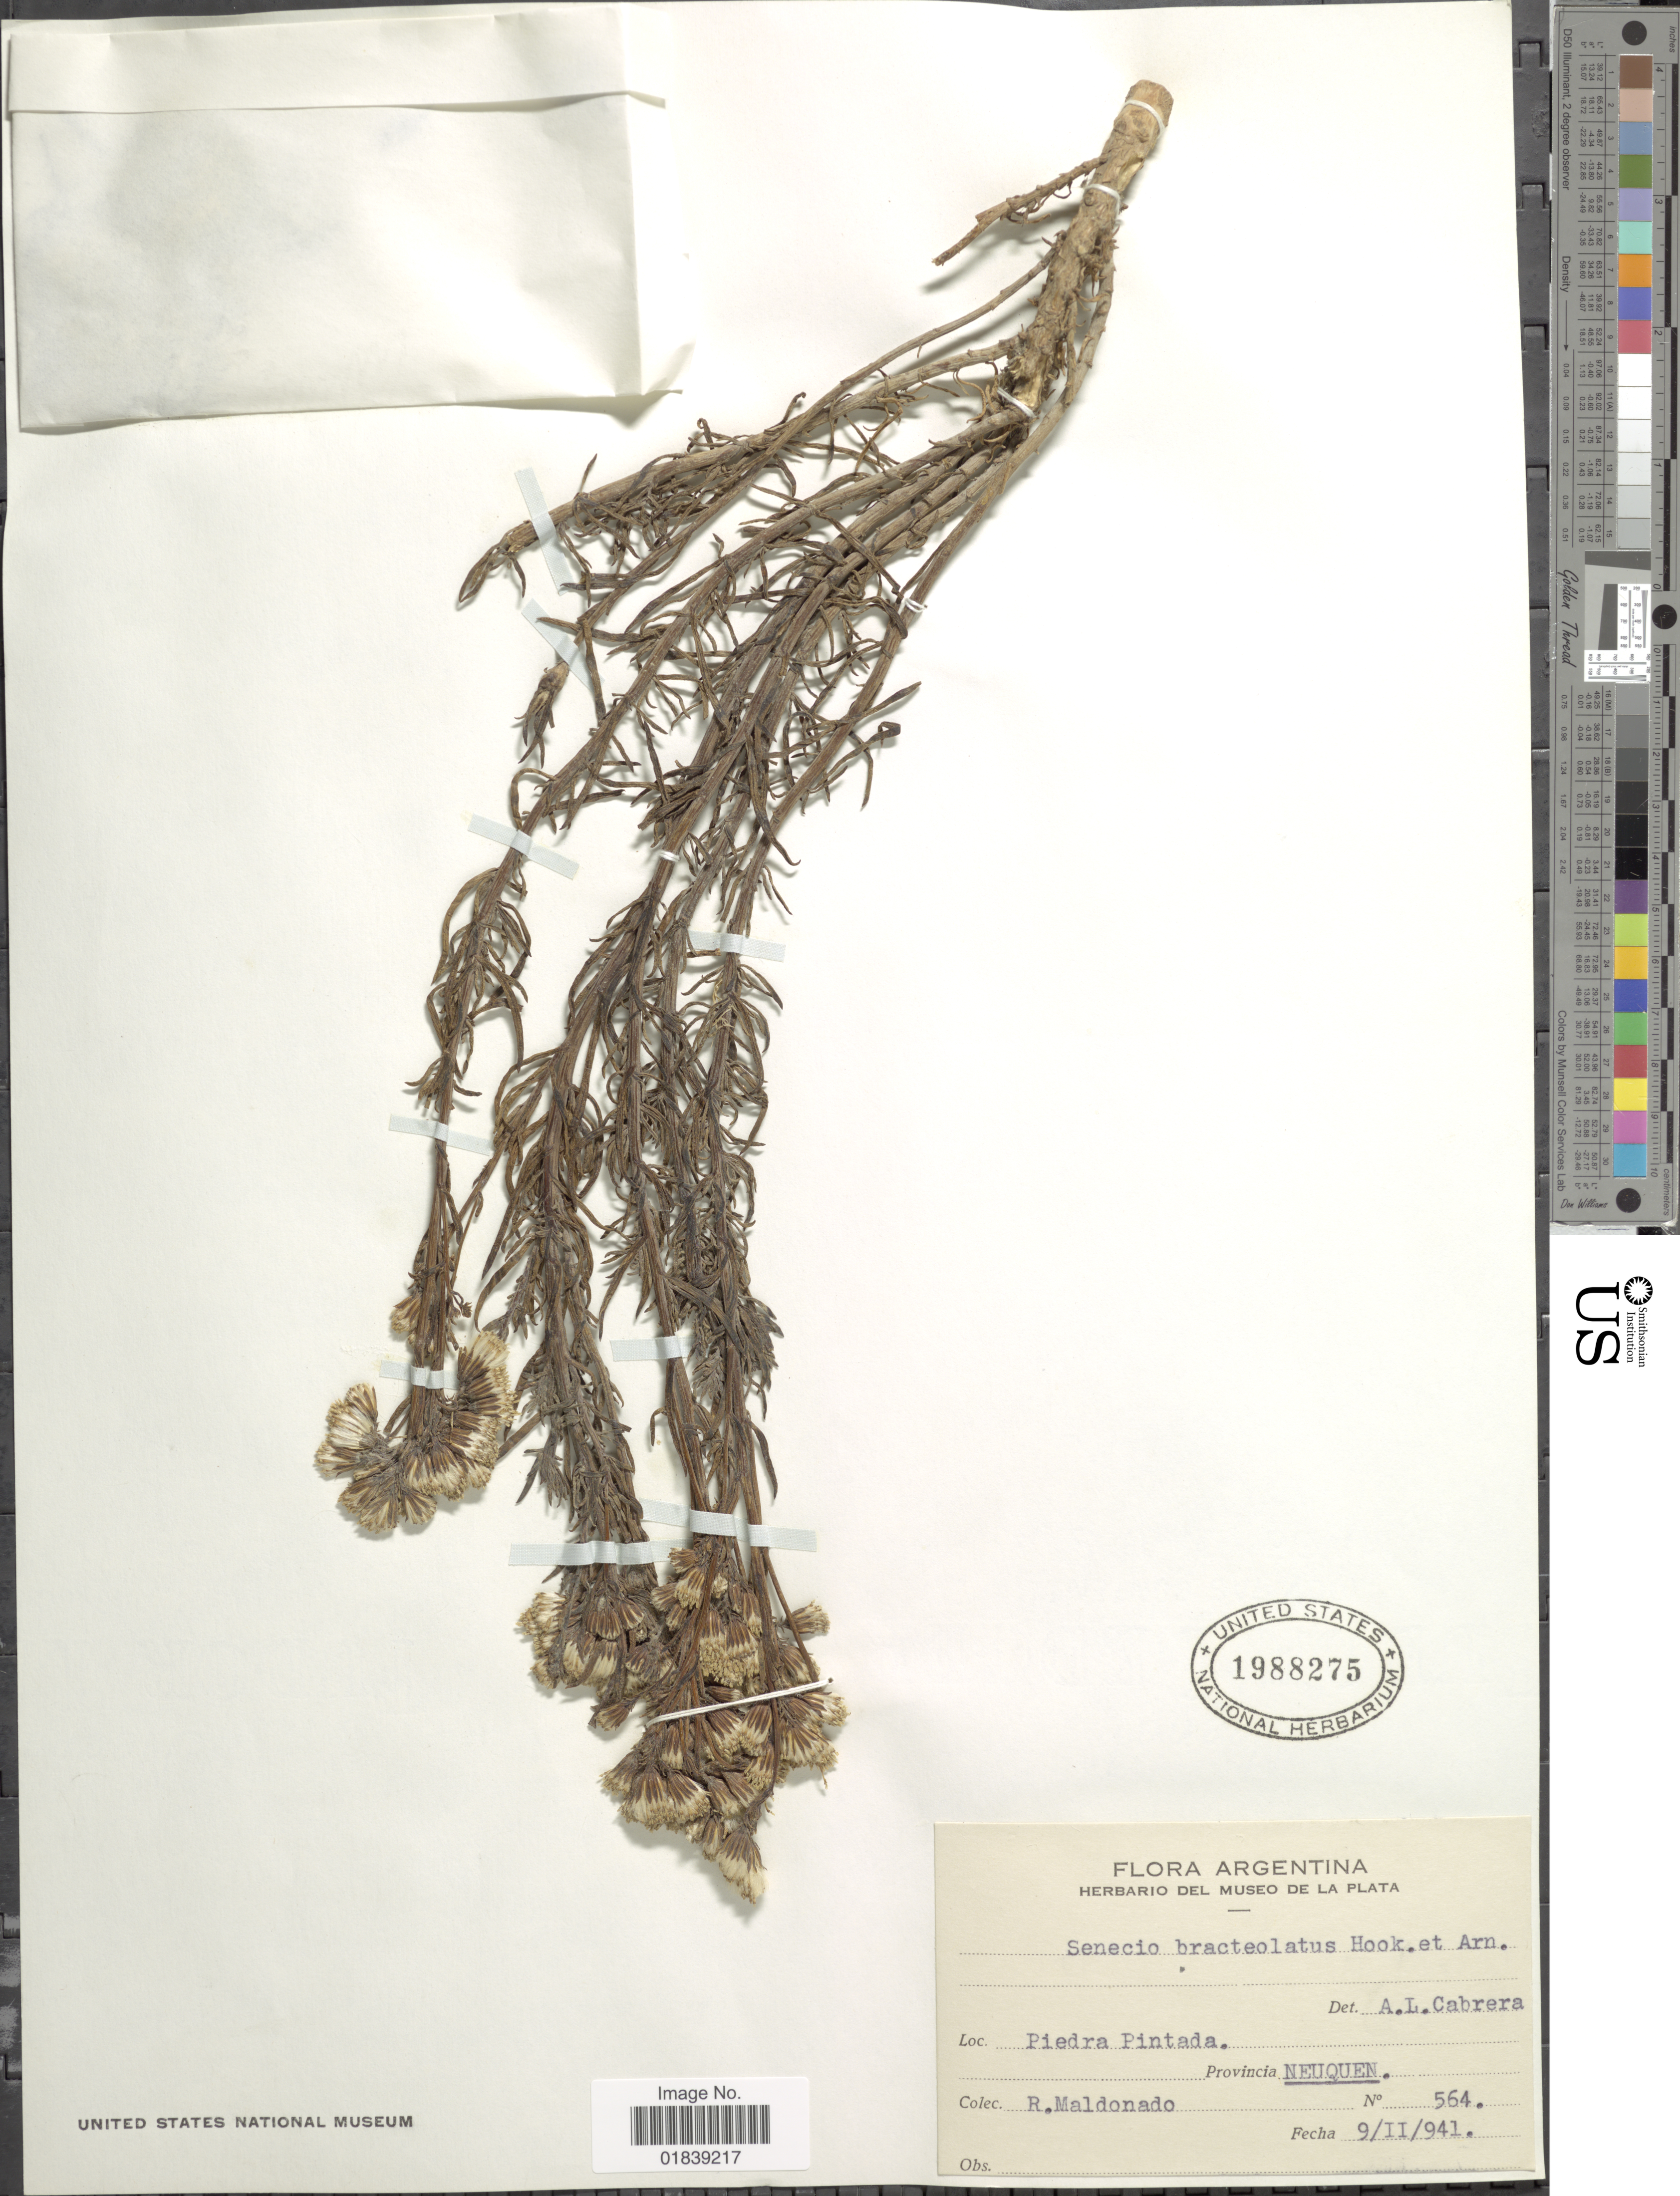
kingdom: Plantae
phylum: Tracheophyta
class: Magnoliopsida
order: Asterales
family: Asteraceae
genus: Senecio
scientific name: Senecio bracteolatus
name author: Hook. & Arn.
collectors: R. Maldonado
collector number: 564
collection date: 1941-02-09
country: Argentina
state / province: Neuquen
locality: Piedra Pintada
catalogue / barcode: US 1988275